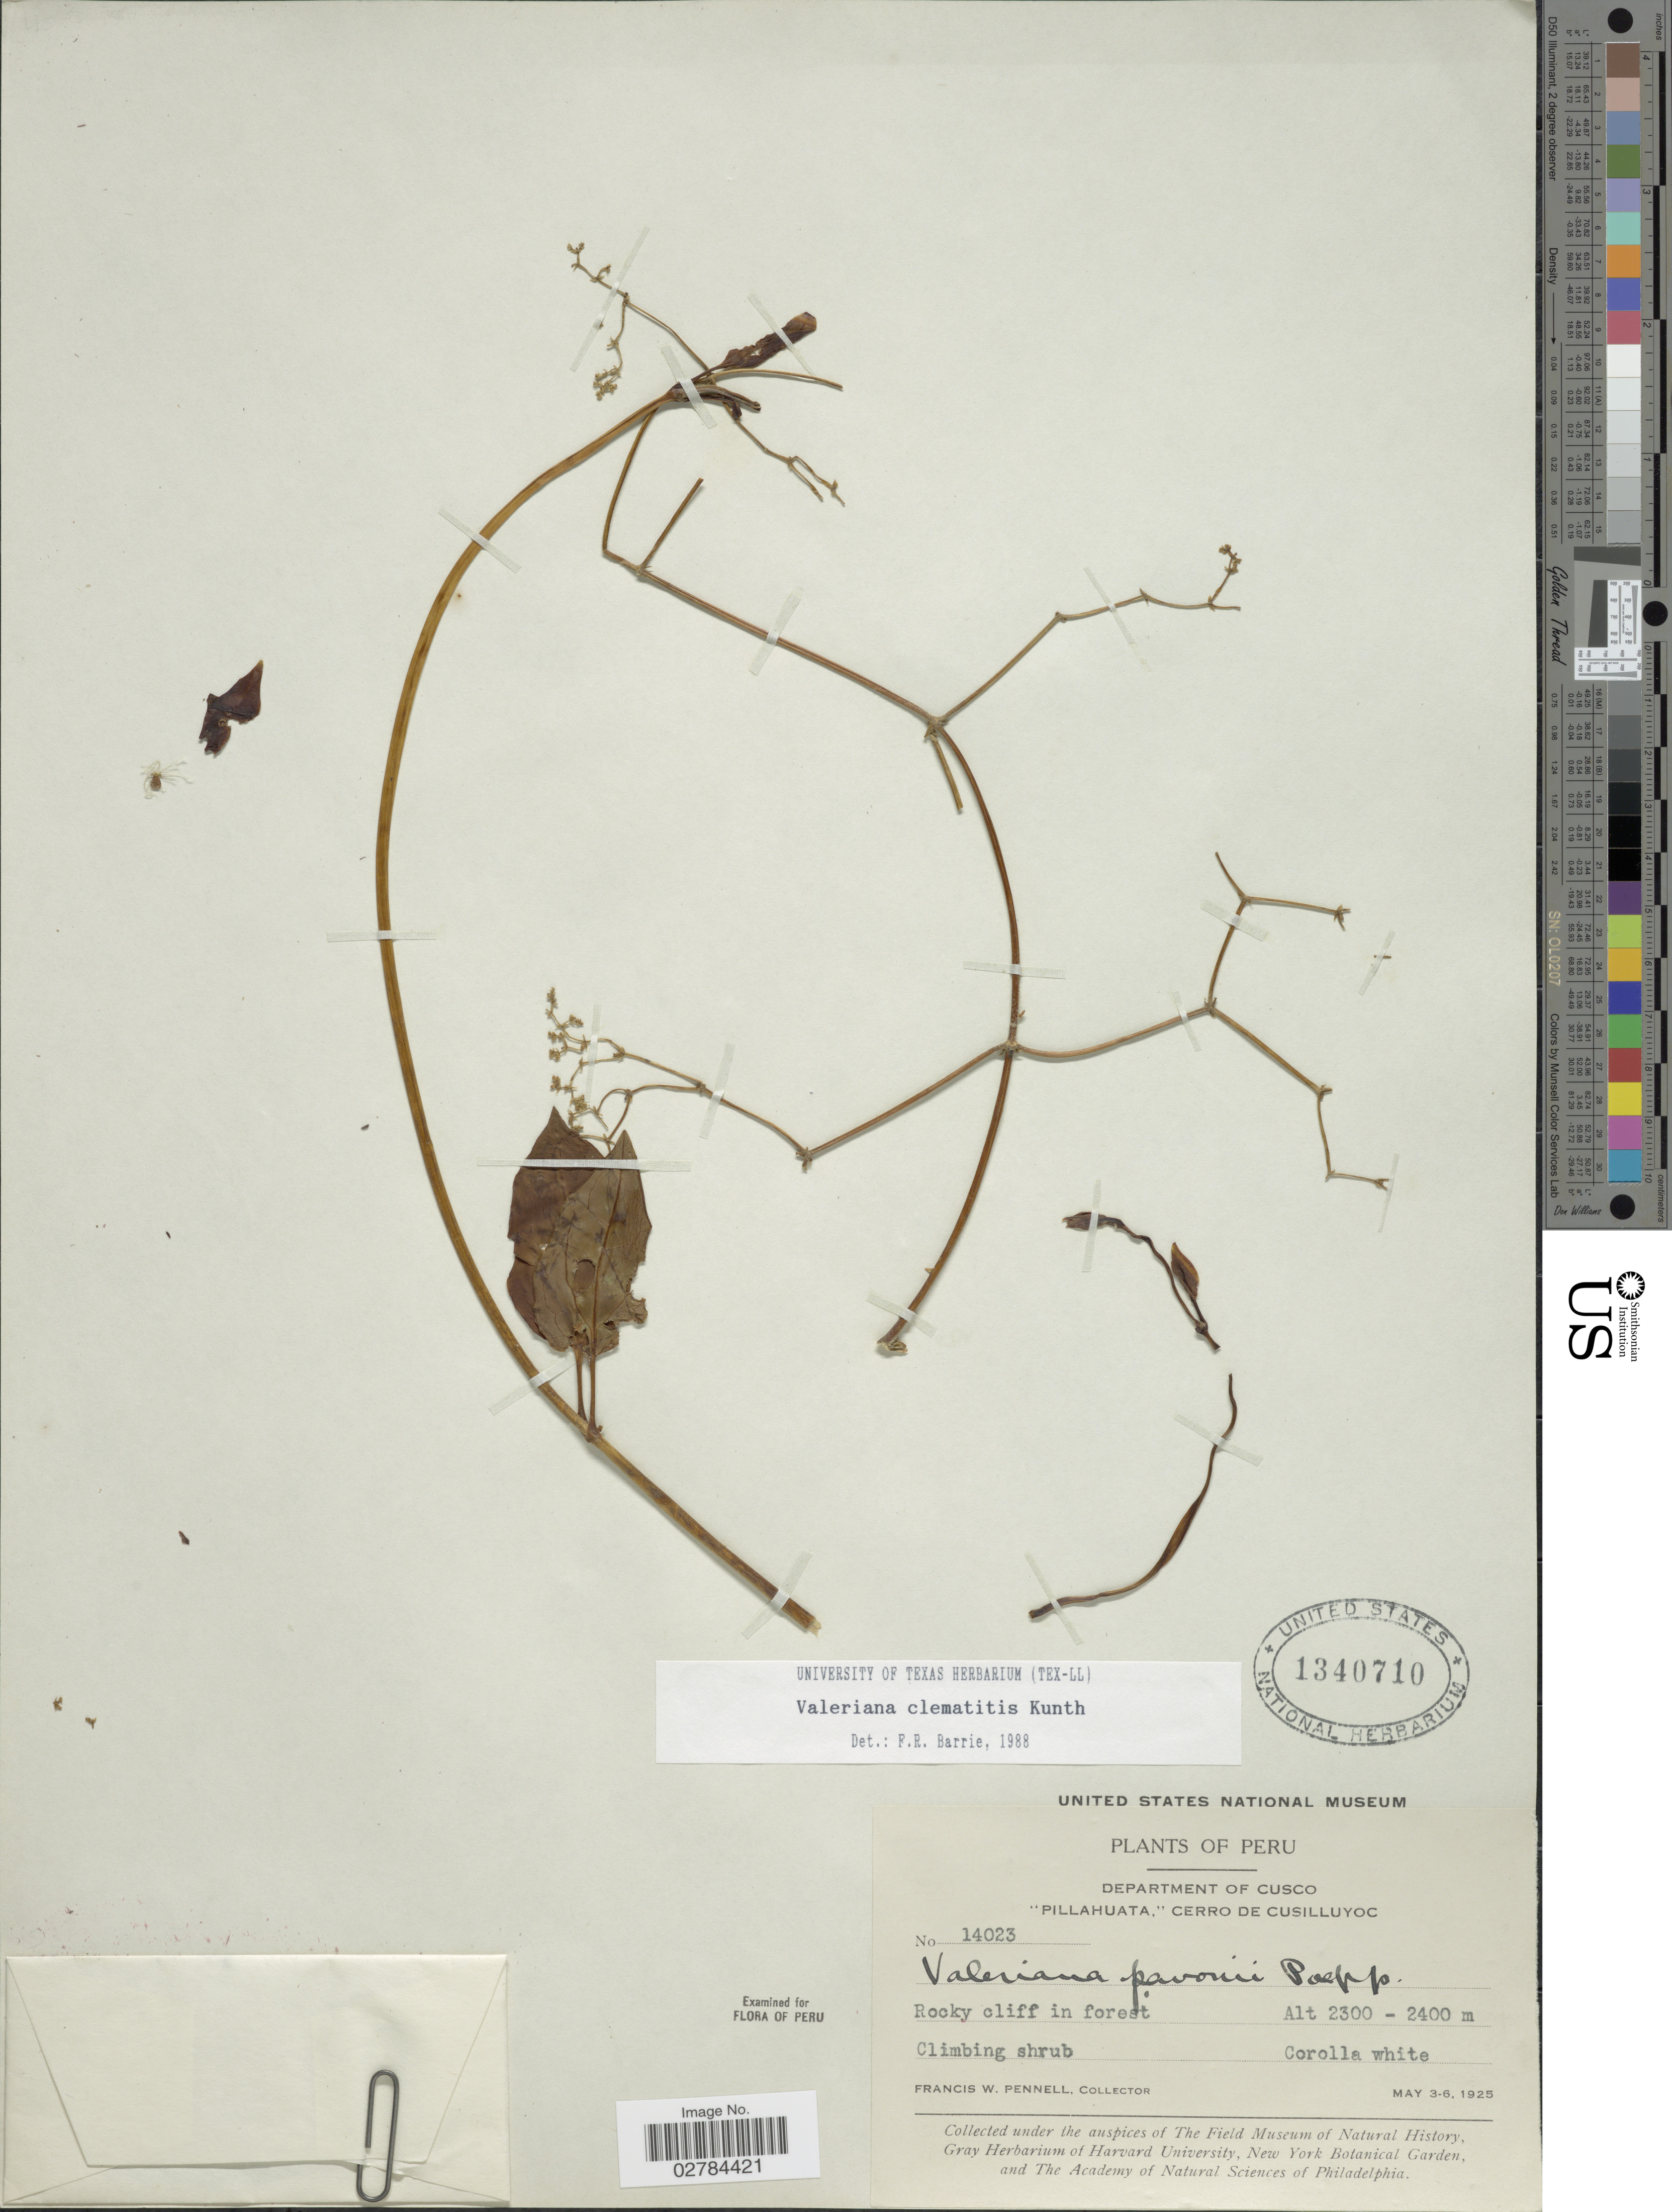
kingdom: Plantae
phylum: Tracheophyta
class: Magnoliopsida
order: Dipsacales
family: Caprifoliaceae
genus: Valeriana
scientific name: Valeriana clematitis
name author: Kunth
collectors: F. W. Pennell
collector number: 14023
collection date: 1925-05-03/1925-05-06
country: Peru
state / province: Cusco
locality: Department of Cusco. "Pillahuata," cerro de Cusilluyoc.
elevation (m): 2300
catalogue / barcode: US 1340710